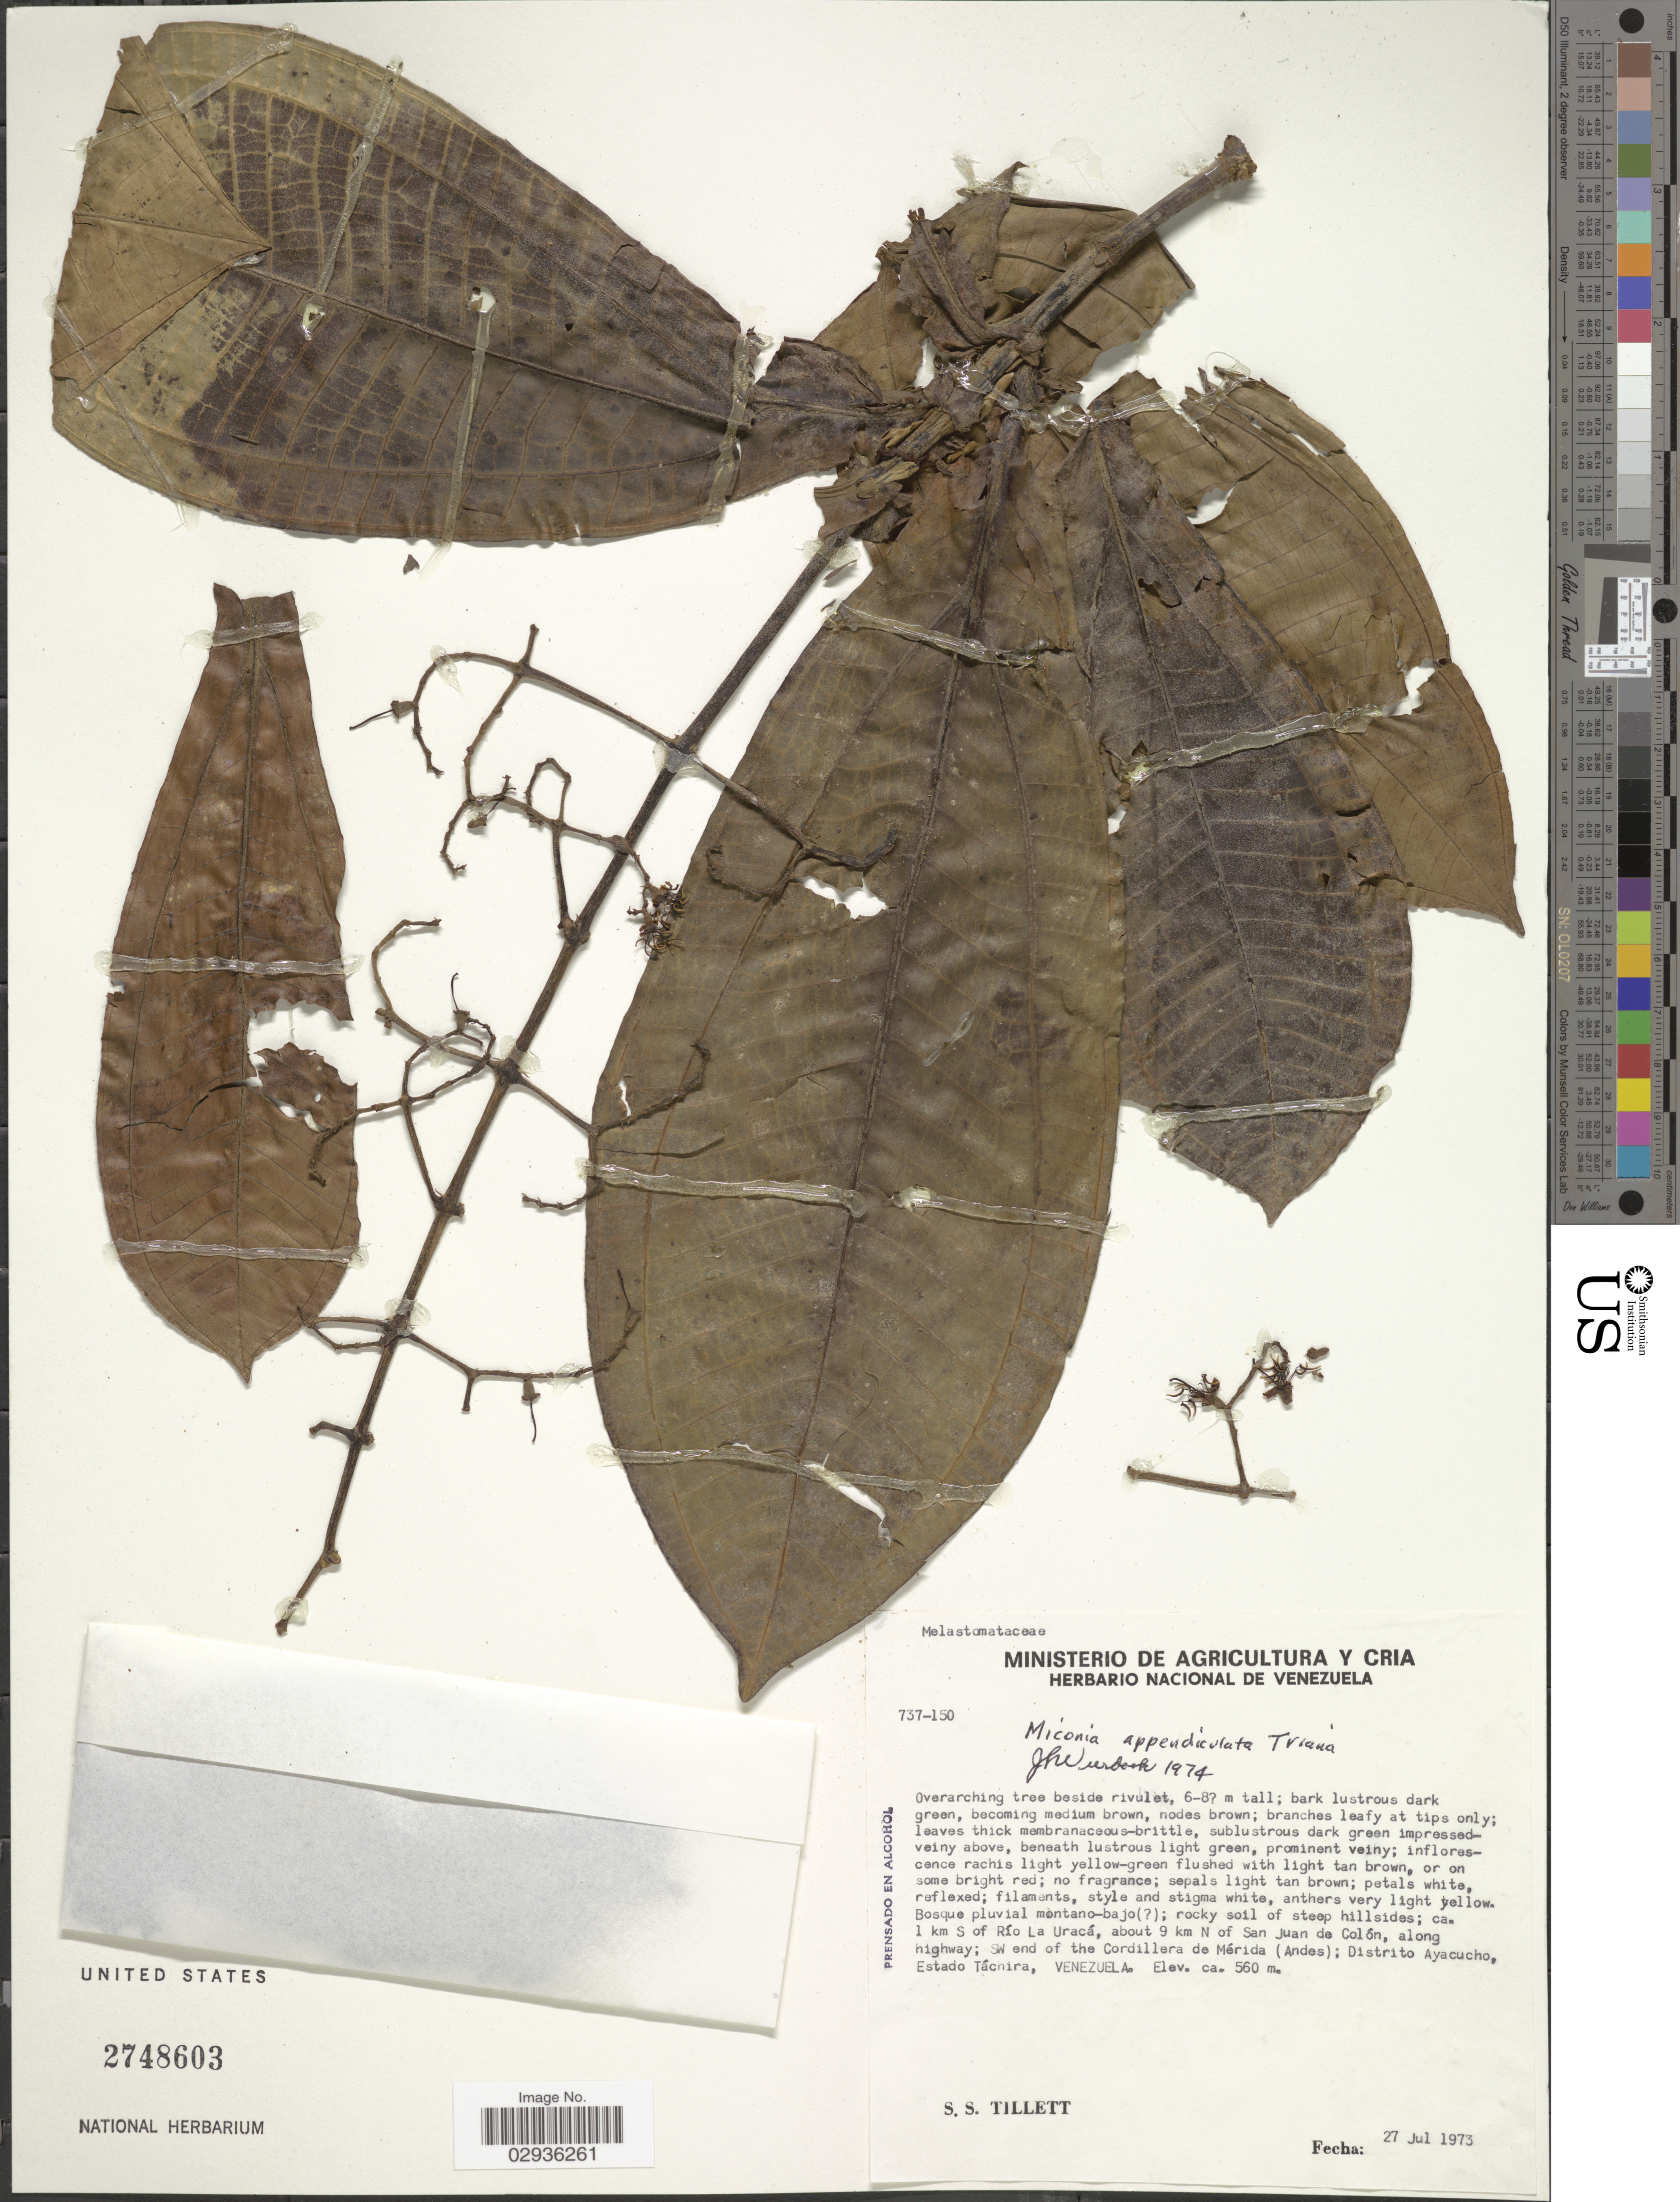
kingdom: Plantae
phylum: Tracheophyta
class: Magnoliopsida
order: Myrtales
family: Melastomataceae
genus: Miconia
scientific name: Miconia appendiculata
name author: Triana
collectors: S. S. Tillett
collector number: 737-150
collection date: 1973-07-27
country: Venezuela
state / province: Tachira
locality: Ca. 1 km S of Río La Uracá, about 9 km N of San Juan de Colón, along highway; SW end of the Cordillera de Mérida (Andes); Distrito Ayacucho.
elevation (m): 560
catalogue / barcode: US 2748603